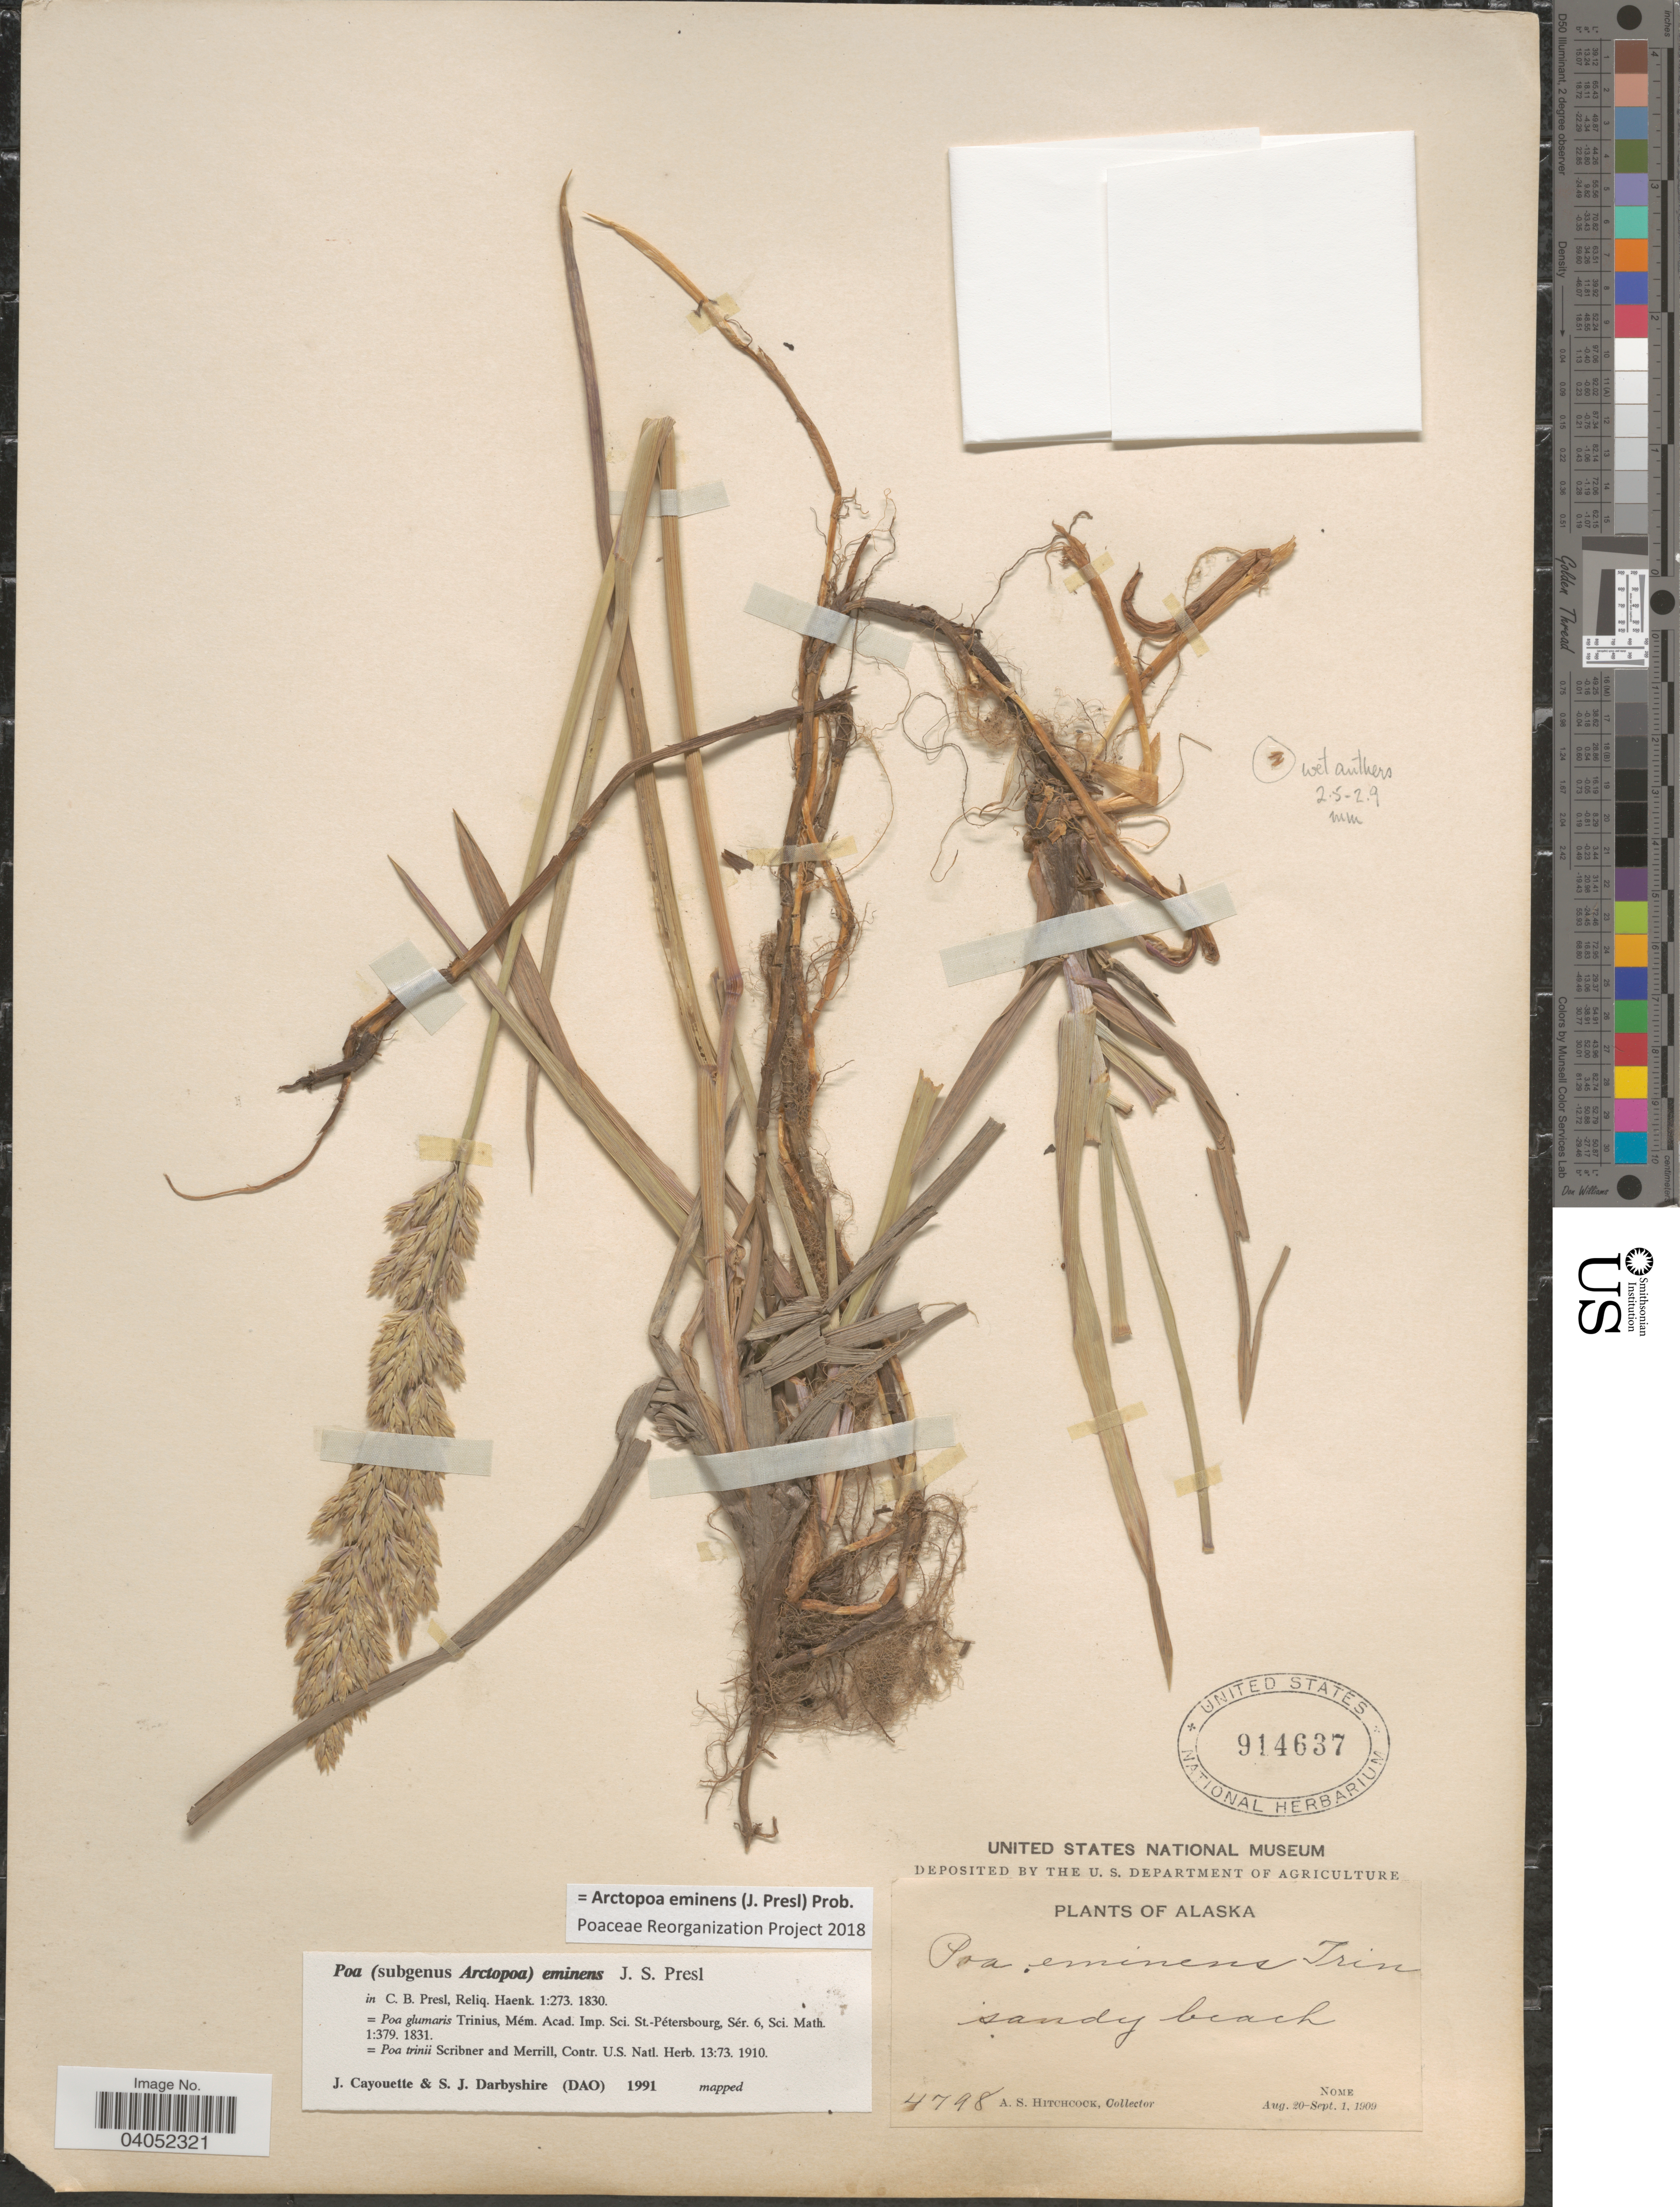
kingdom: Plantae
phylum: Tracheophyta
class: Liliopsida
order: Poales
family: Poaceae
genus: Arctopoa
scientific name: Arctopoa eminens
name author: (J. Presl) Prob.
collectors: A. S. Hitchcock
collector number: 4798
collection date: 1909-08-20/1909-09-01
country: United States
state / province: Alaska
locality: Nome.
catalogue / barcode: US 914637